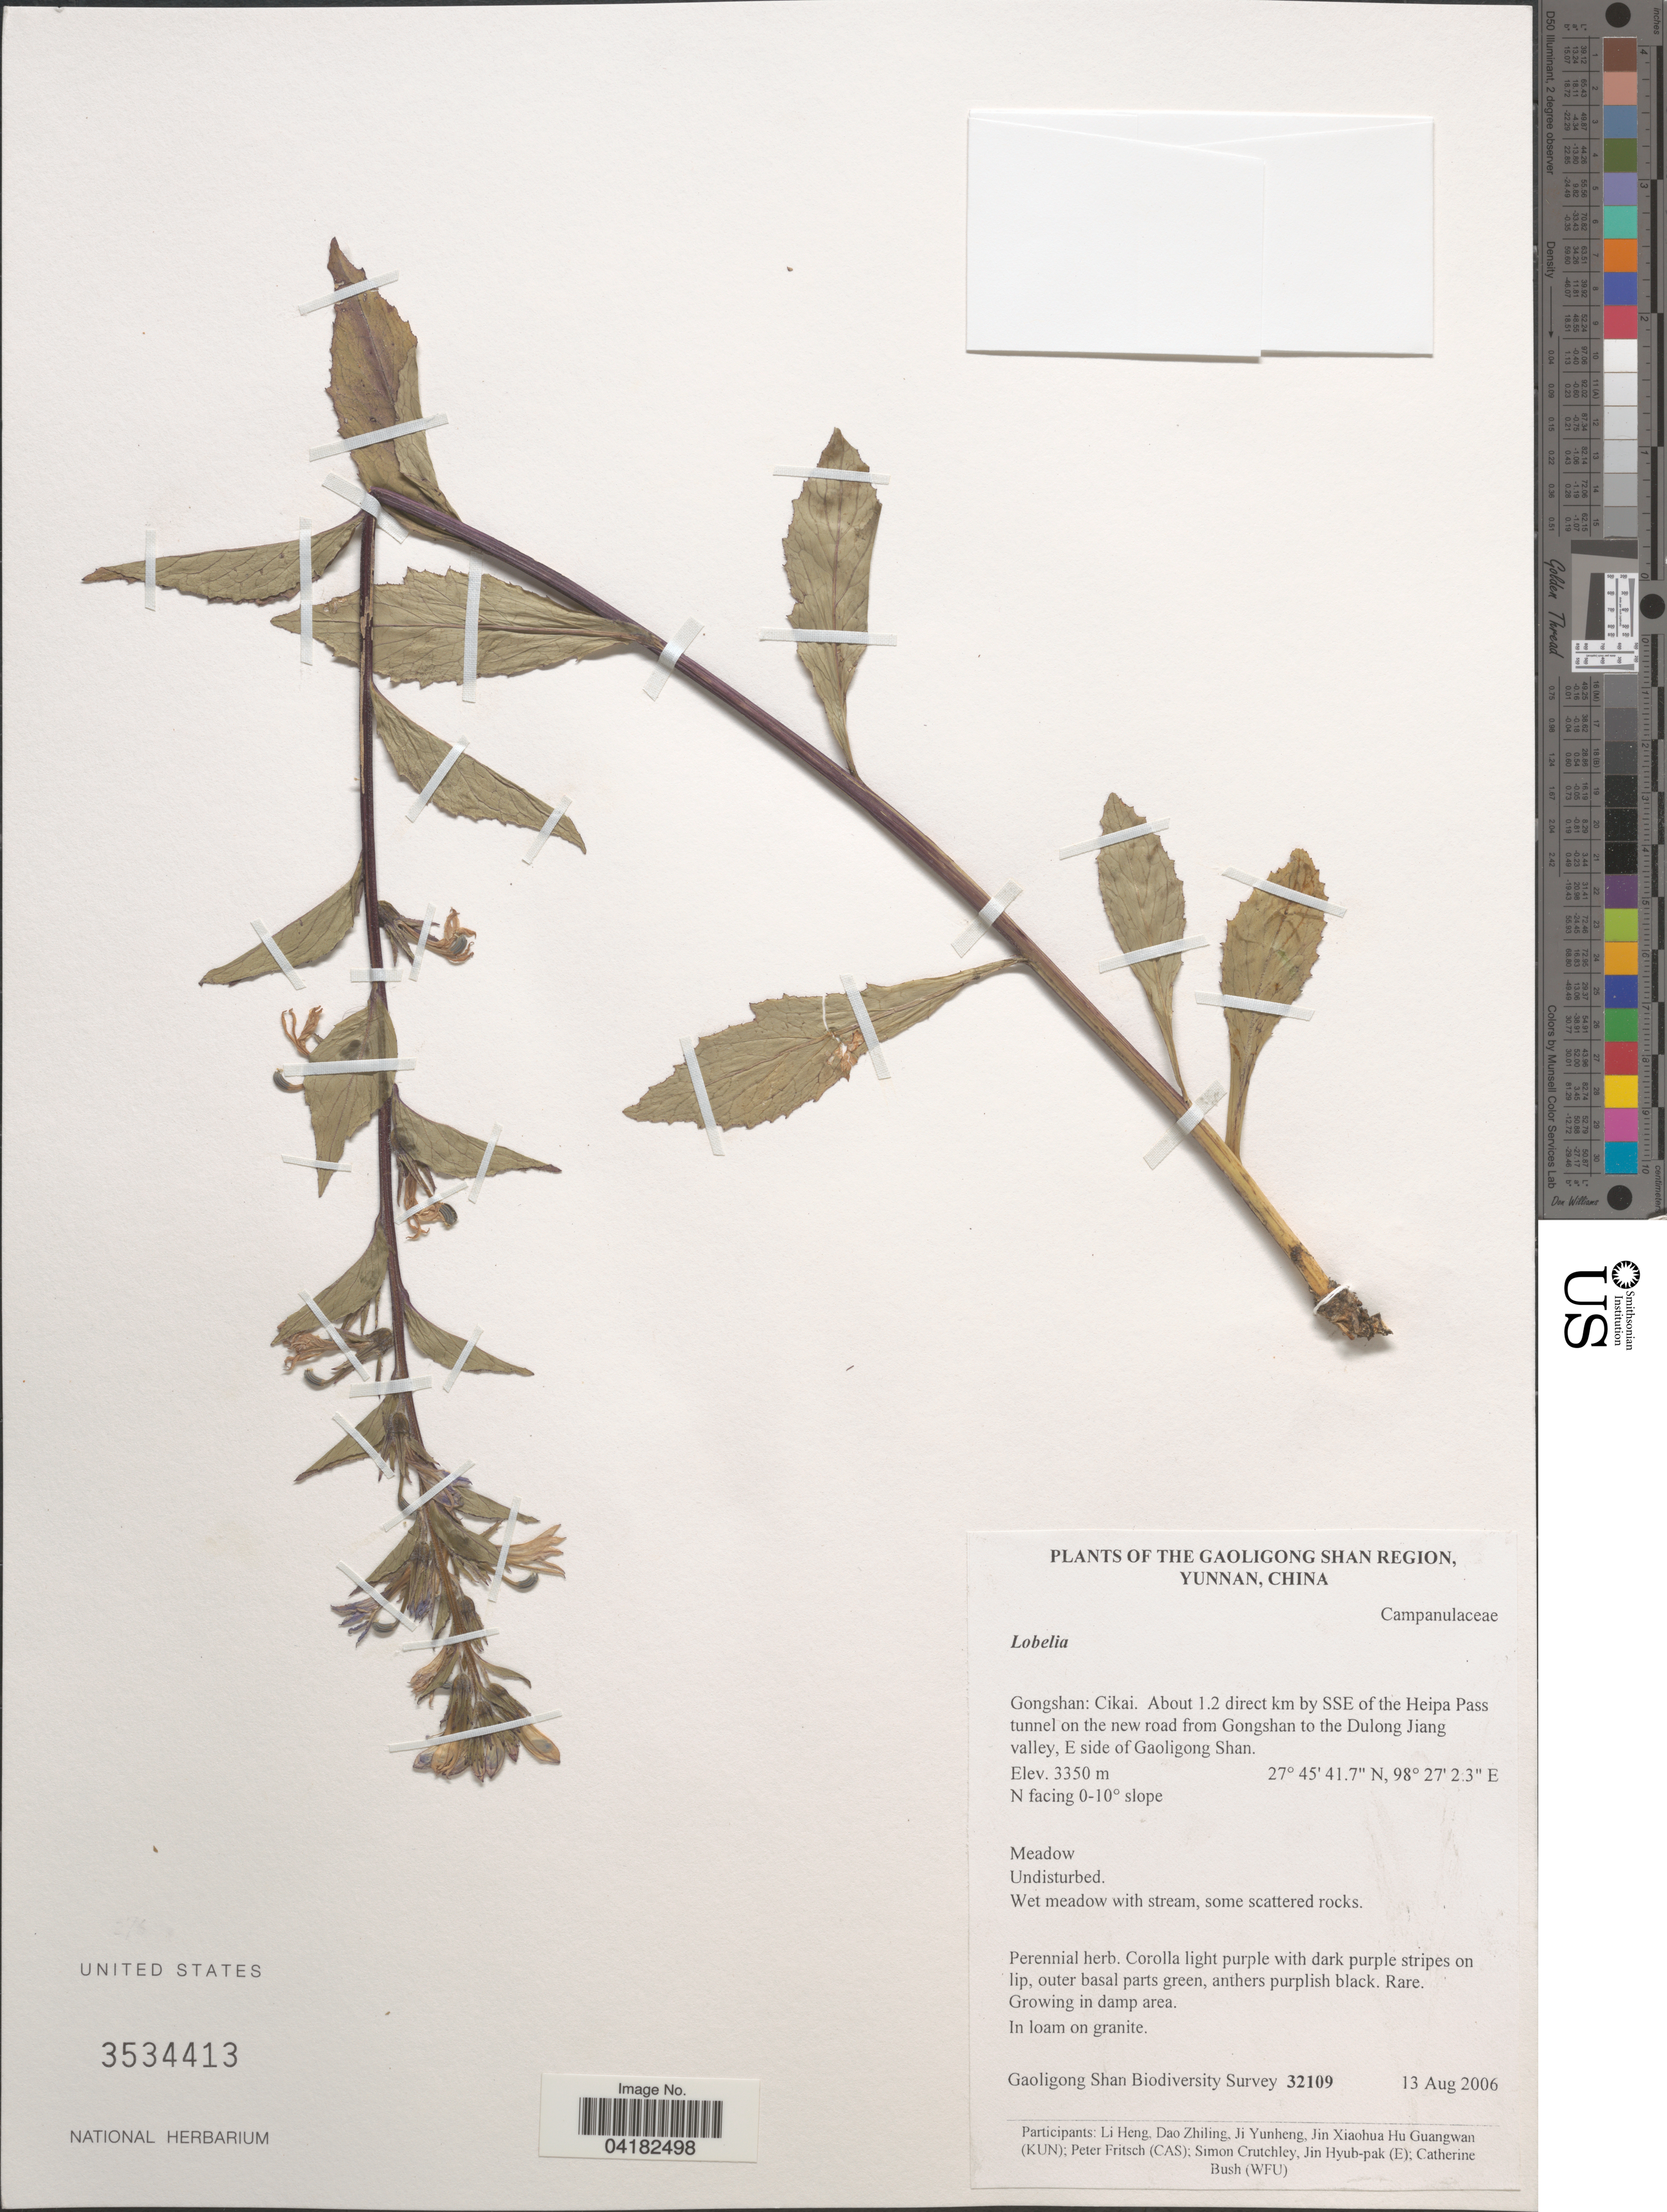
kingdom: Plantae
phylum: Tracheophyta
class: Magnoliopsida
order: Asterales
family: Campanulaceae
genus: Lobelia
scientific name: Lobelia sp.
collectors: L. Heng, D. Zhiling, J. Yunheng, J. Xiaohua & et al.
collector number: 32109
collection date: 2006-08-13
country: China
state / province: Yunnan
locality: The Gaoligong Shan Region. Gongshan: Cikai. About 1.2 direct km by SSE of the Heipa Pass tunnel on the new road from Gongshan to the Dulong Jiang valley, E side of Gaoligong Shan. N facing 0-10° slope. Gaoligong Shan Biodiversity Survey.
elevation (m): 3350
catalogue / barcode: US 3534413